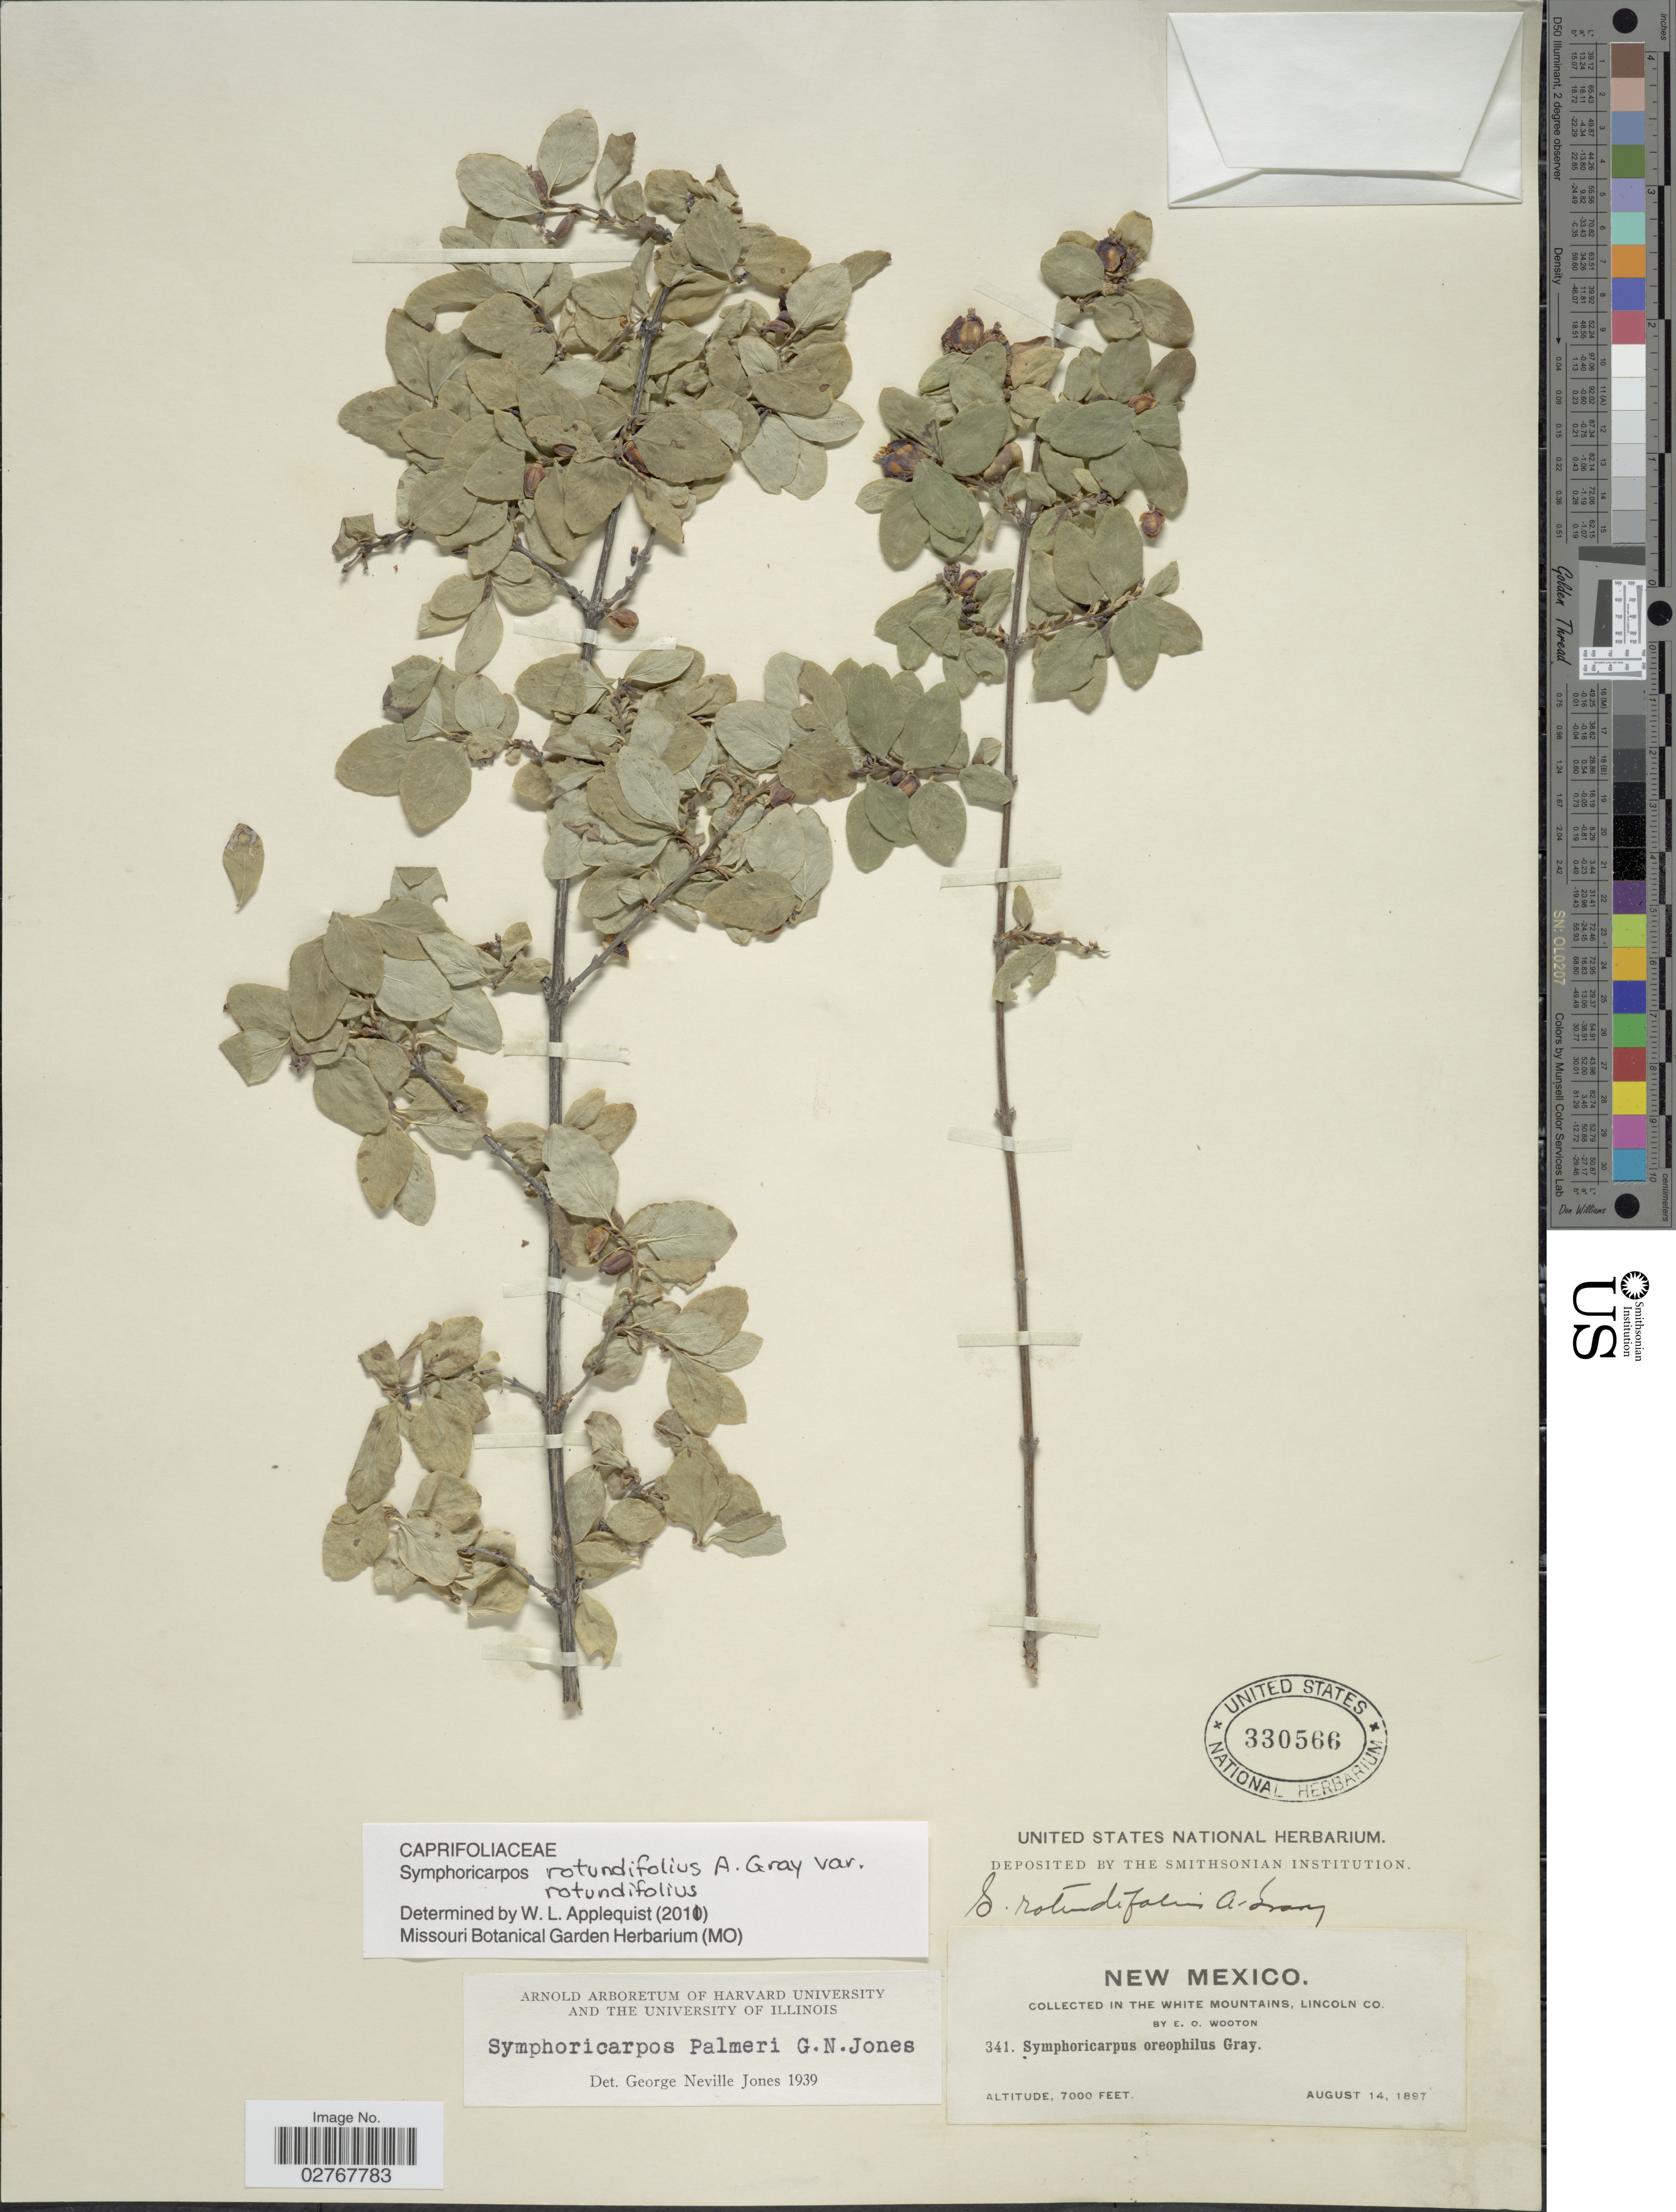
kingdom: Plantae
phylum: Tracheophyta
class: Magnoliopsida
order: Dipsacales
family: Caprifoliaceae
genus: Symphoricarpos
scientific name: Symphoricarpos rotundifolius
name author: A. Gray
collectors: E. O. Wooton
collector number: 341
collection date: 1897-08-14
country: United States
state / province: New Mexico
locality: In the White Mountains, Lincoln Co.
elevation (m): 2134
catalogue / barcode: US 330566